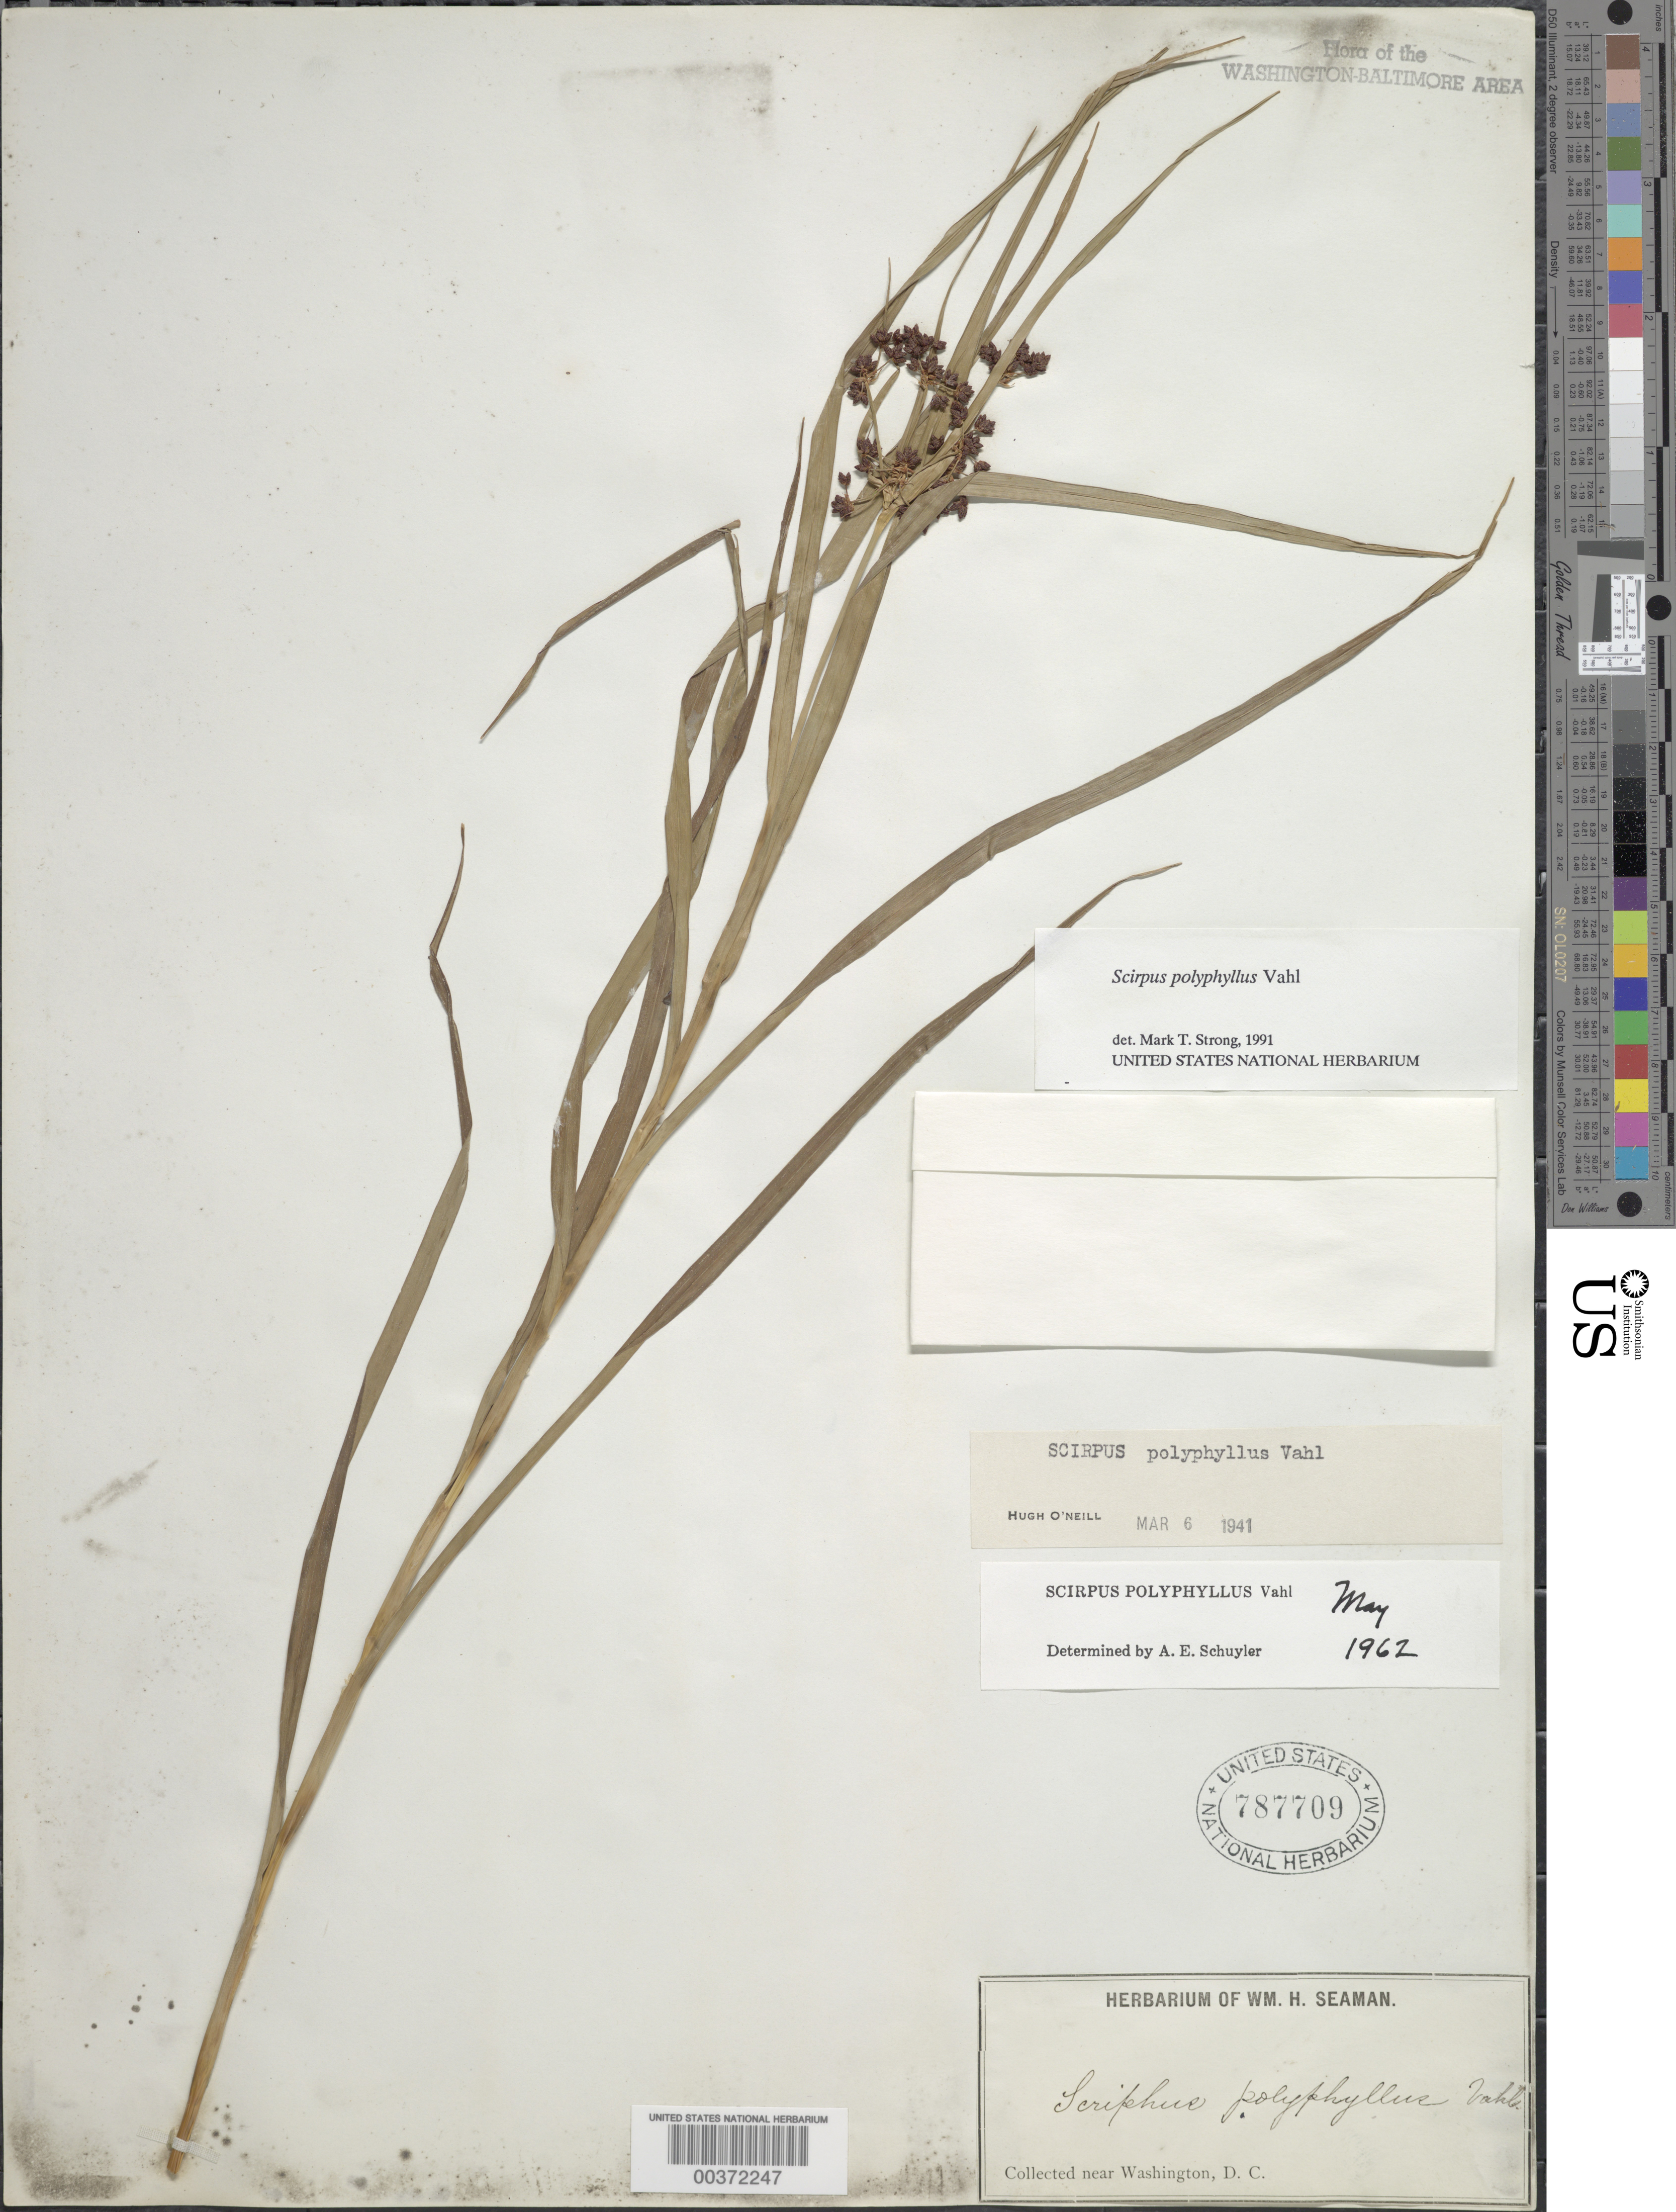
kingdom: Plantae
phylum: Tracheophyta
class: Liliopsida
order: Poales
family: Cyperaceae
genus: Scirpus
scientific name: Scirpus polyphyllus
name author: Vahl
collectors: W. Seaman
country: United States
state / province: District of Columbia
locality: Washington DC Area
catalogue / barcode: US 787709